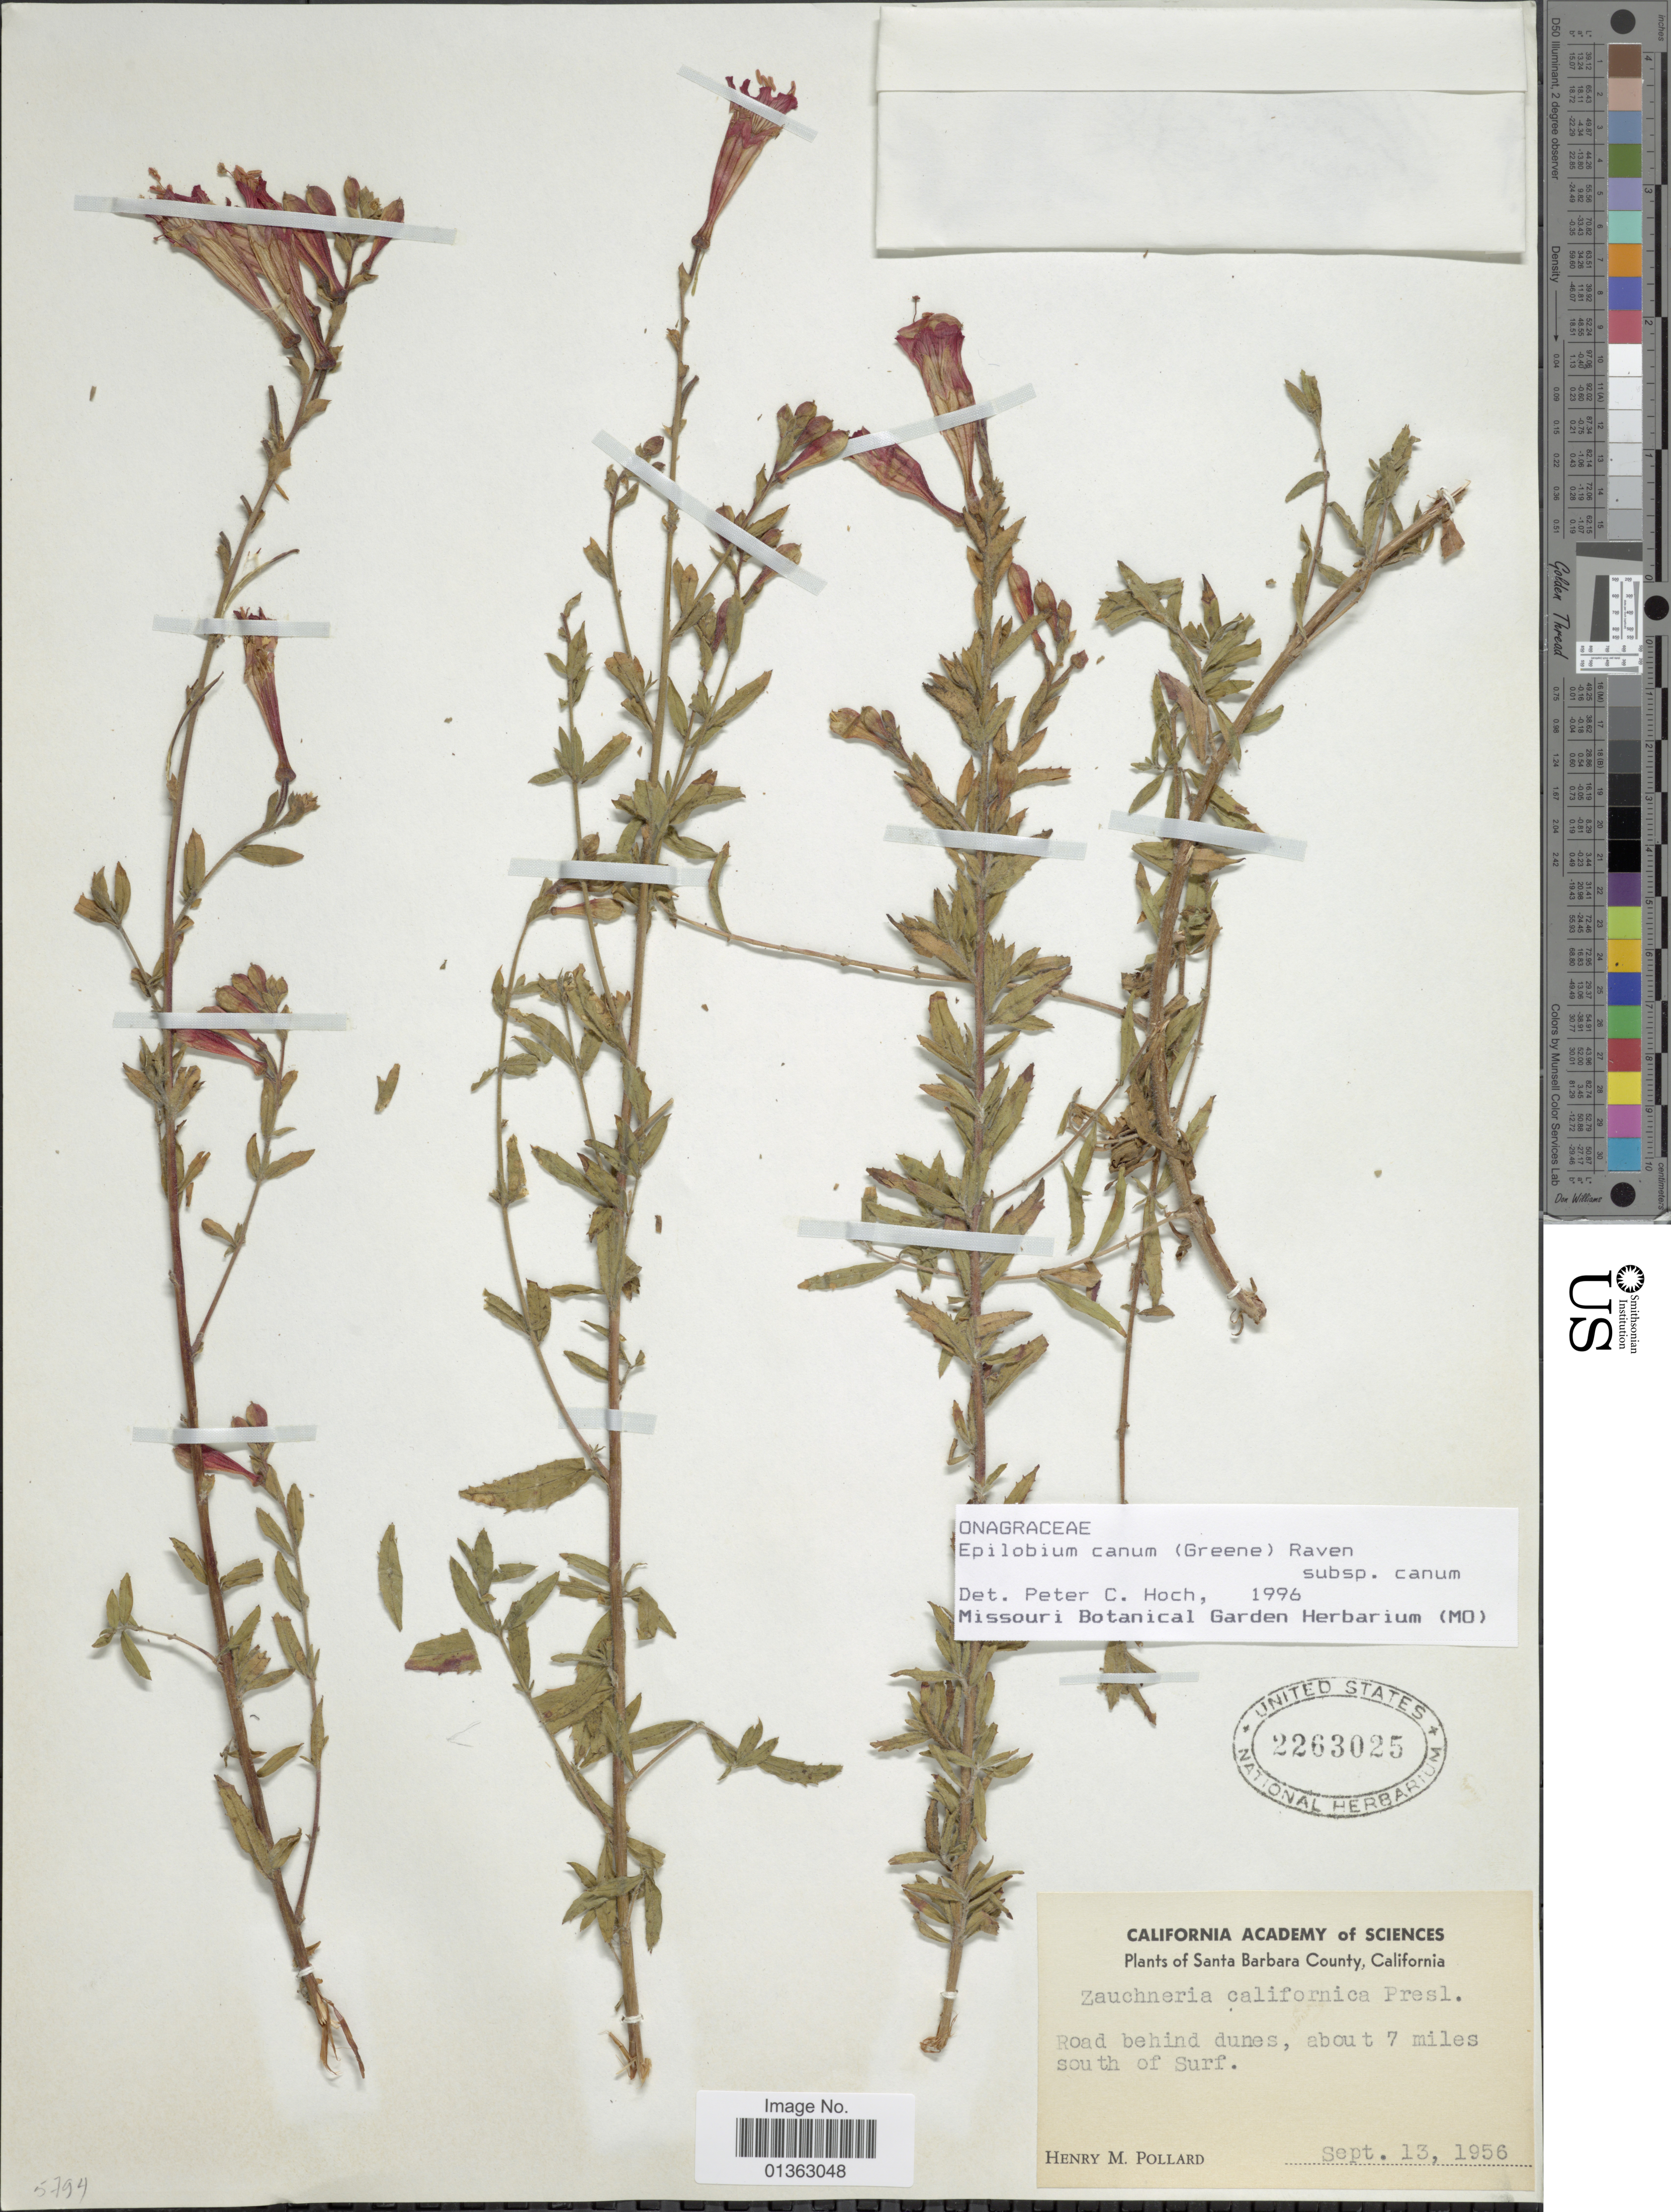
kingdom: Plantae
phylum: Tracheophyta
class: Magnoliopsida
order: Myrtales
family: Onagraceae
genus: Epilobium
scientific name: Epilobium canum subsp. canum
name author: (Greene) P.H. Raven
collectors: H. M. Pollard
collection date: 1956-09-13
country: United States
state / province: California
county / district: Santa Barbara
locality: Santa Barbara County. Road behind dunes, about 7 miles south of Surf.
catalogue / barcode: US 2263025